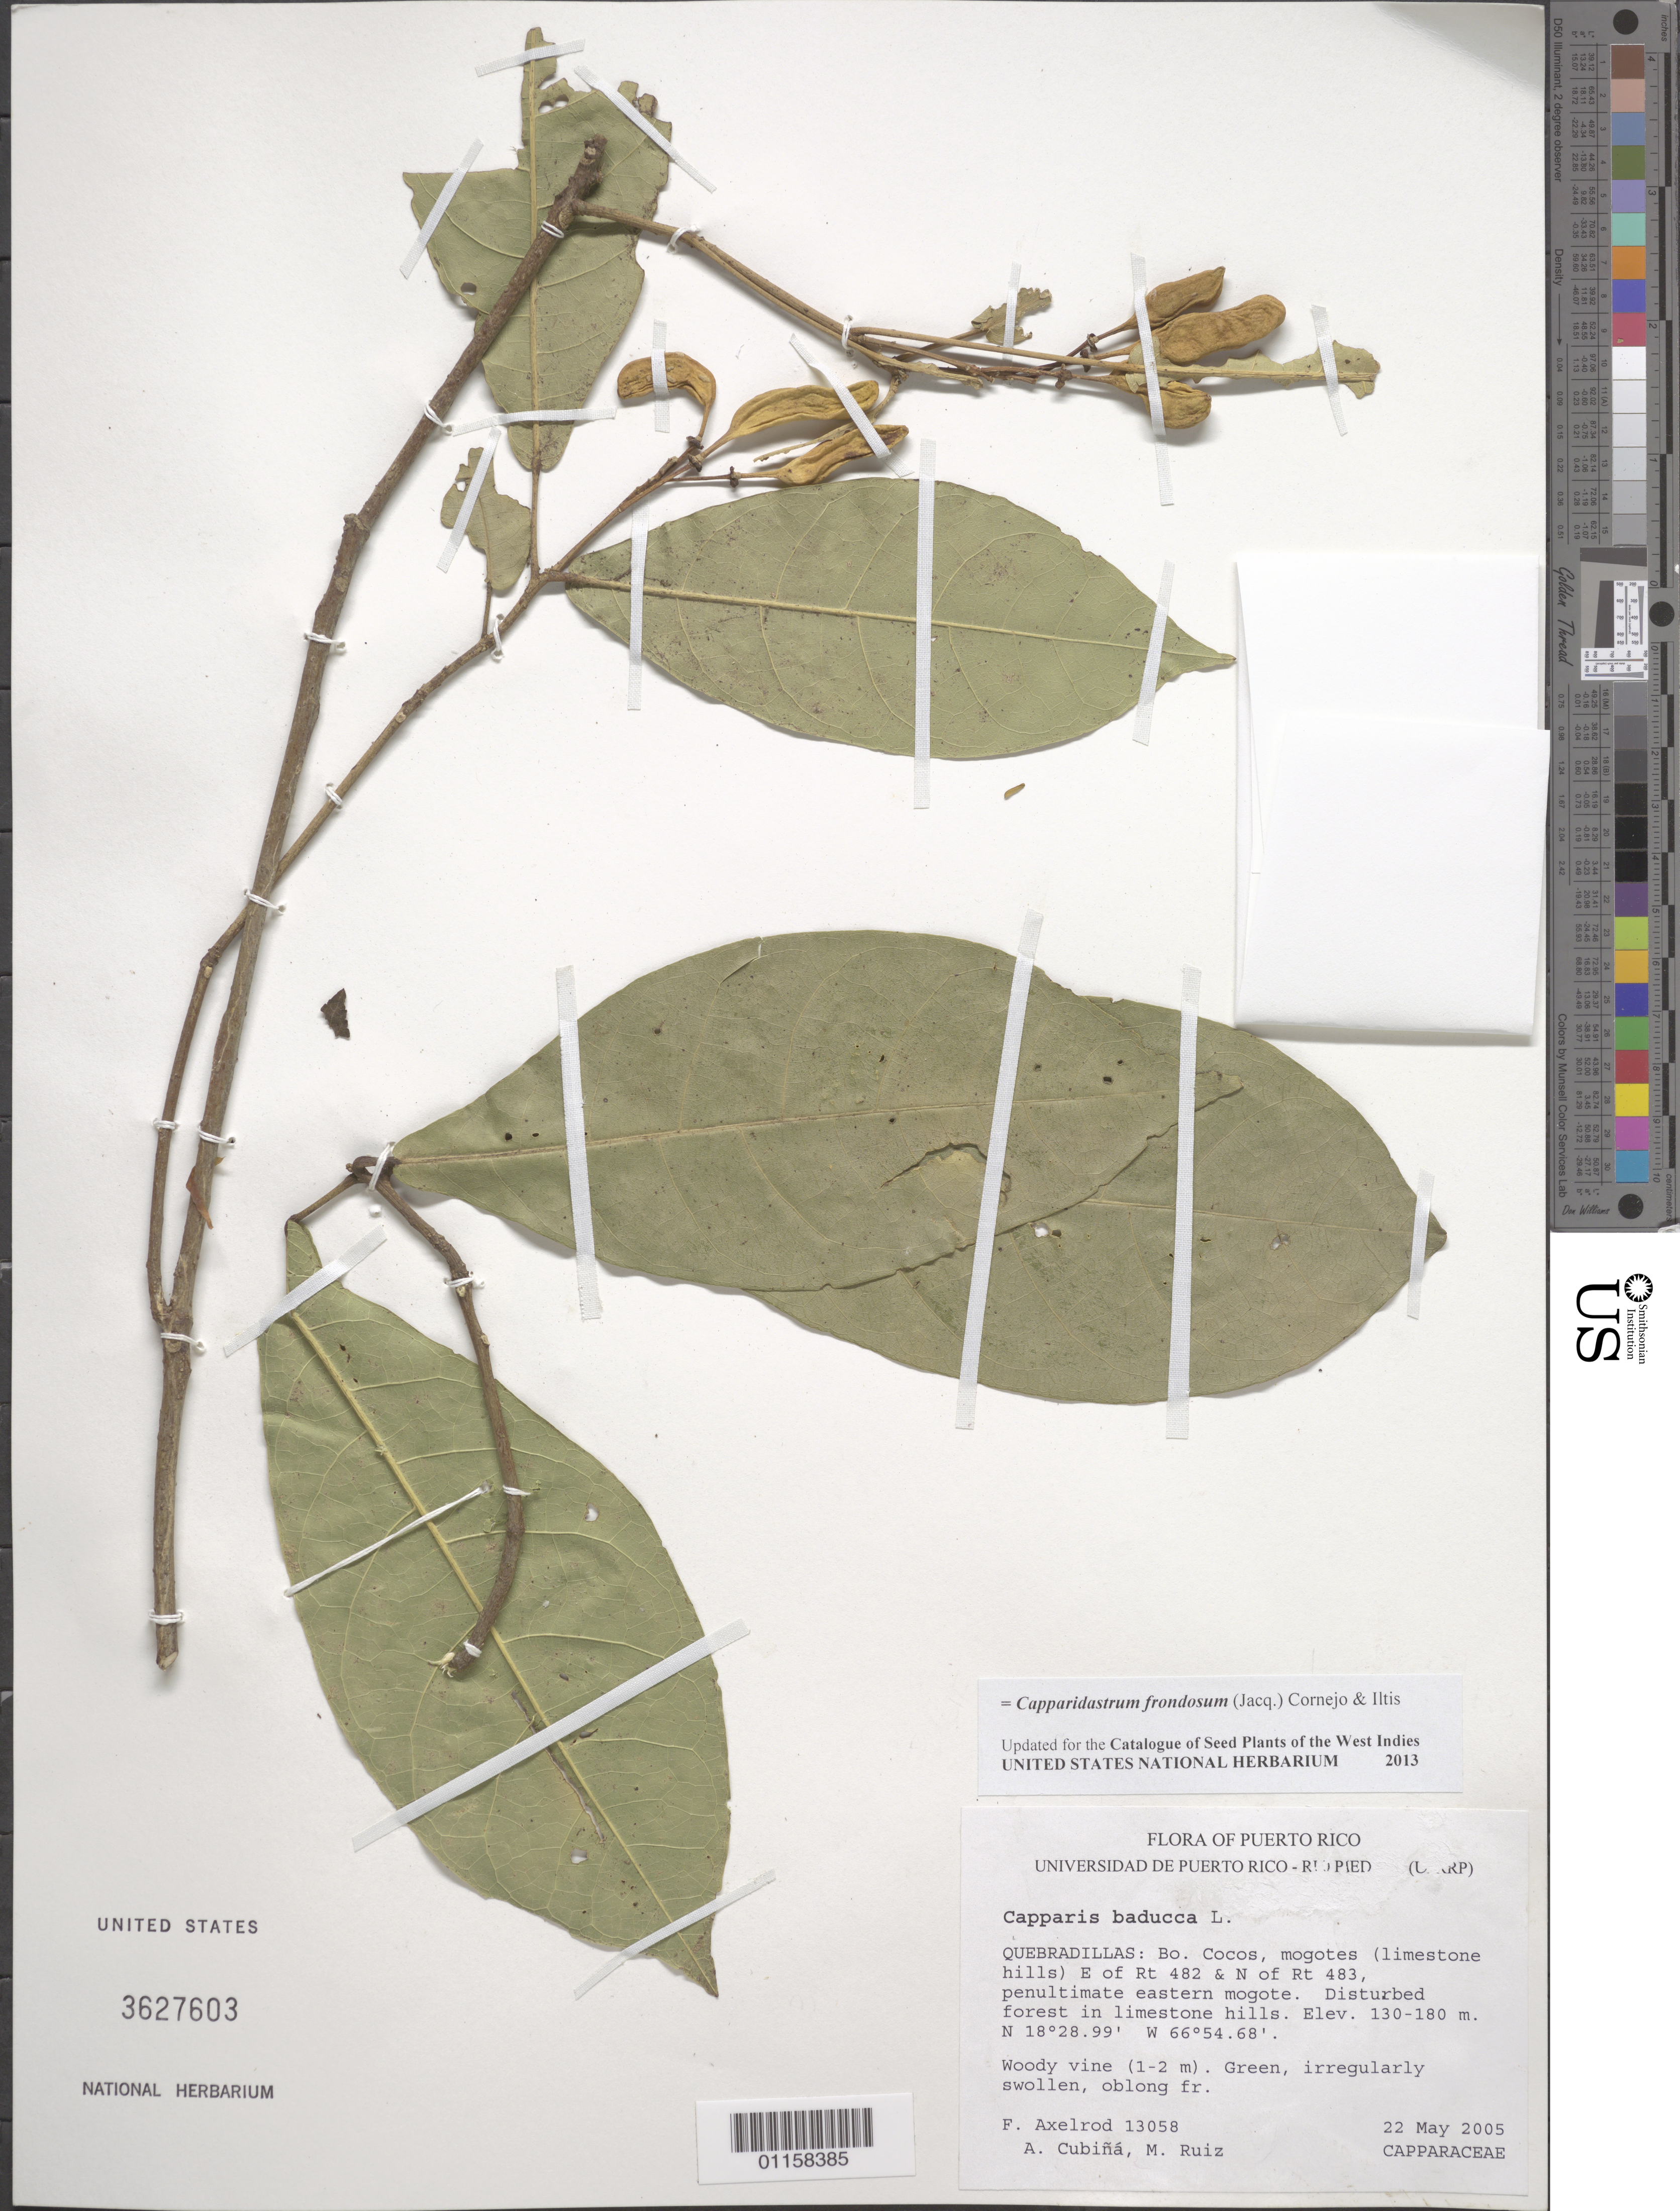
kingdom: Plantae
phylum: Tracheophyta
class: Magnoliopsida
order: Brassicales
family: Capparaceae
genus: Capparidastrum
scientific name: Capparidastrum frondosum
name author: (Jacq.) Cornejo & Iltis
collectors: F. S. Axelrod, A. Cubiná & M. Ruiz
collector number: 13058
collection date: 2005-05-22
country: Puerto Rico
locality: Quebradillas. Bo. Cocos, mogotes E of Rt. 482 and N of Rt. 483, penultimate eastern mogote.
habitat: Disturbed forest in limestone hills.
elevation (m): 130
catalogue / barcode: US 3627603